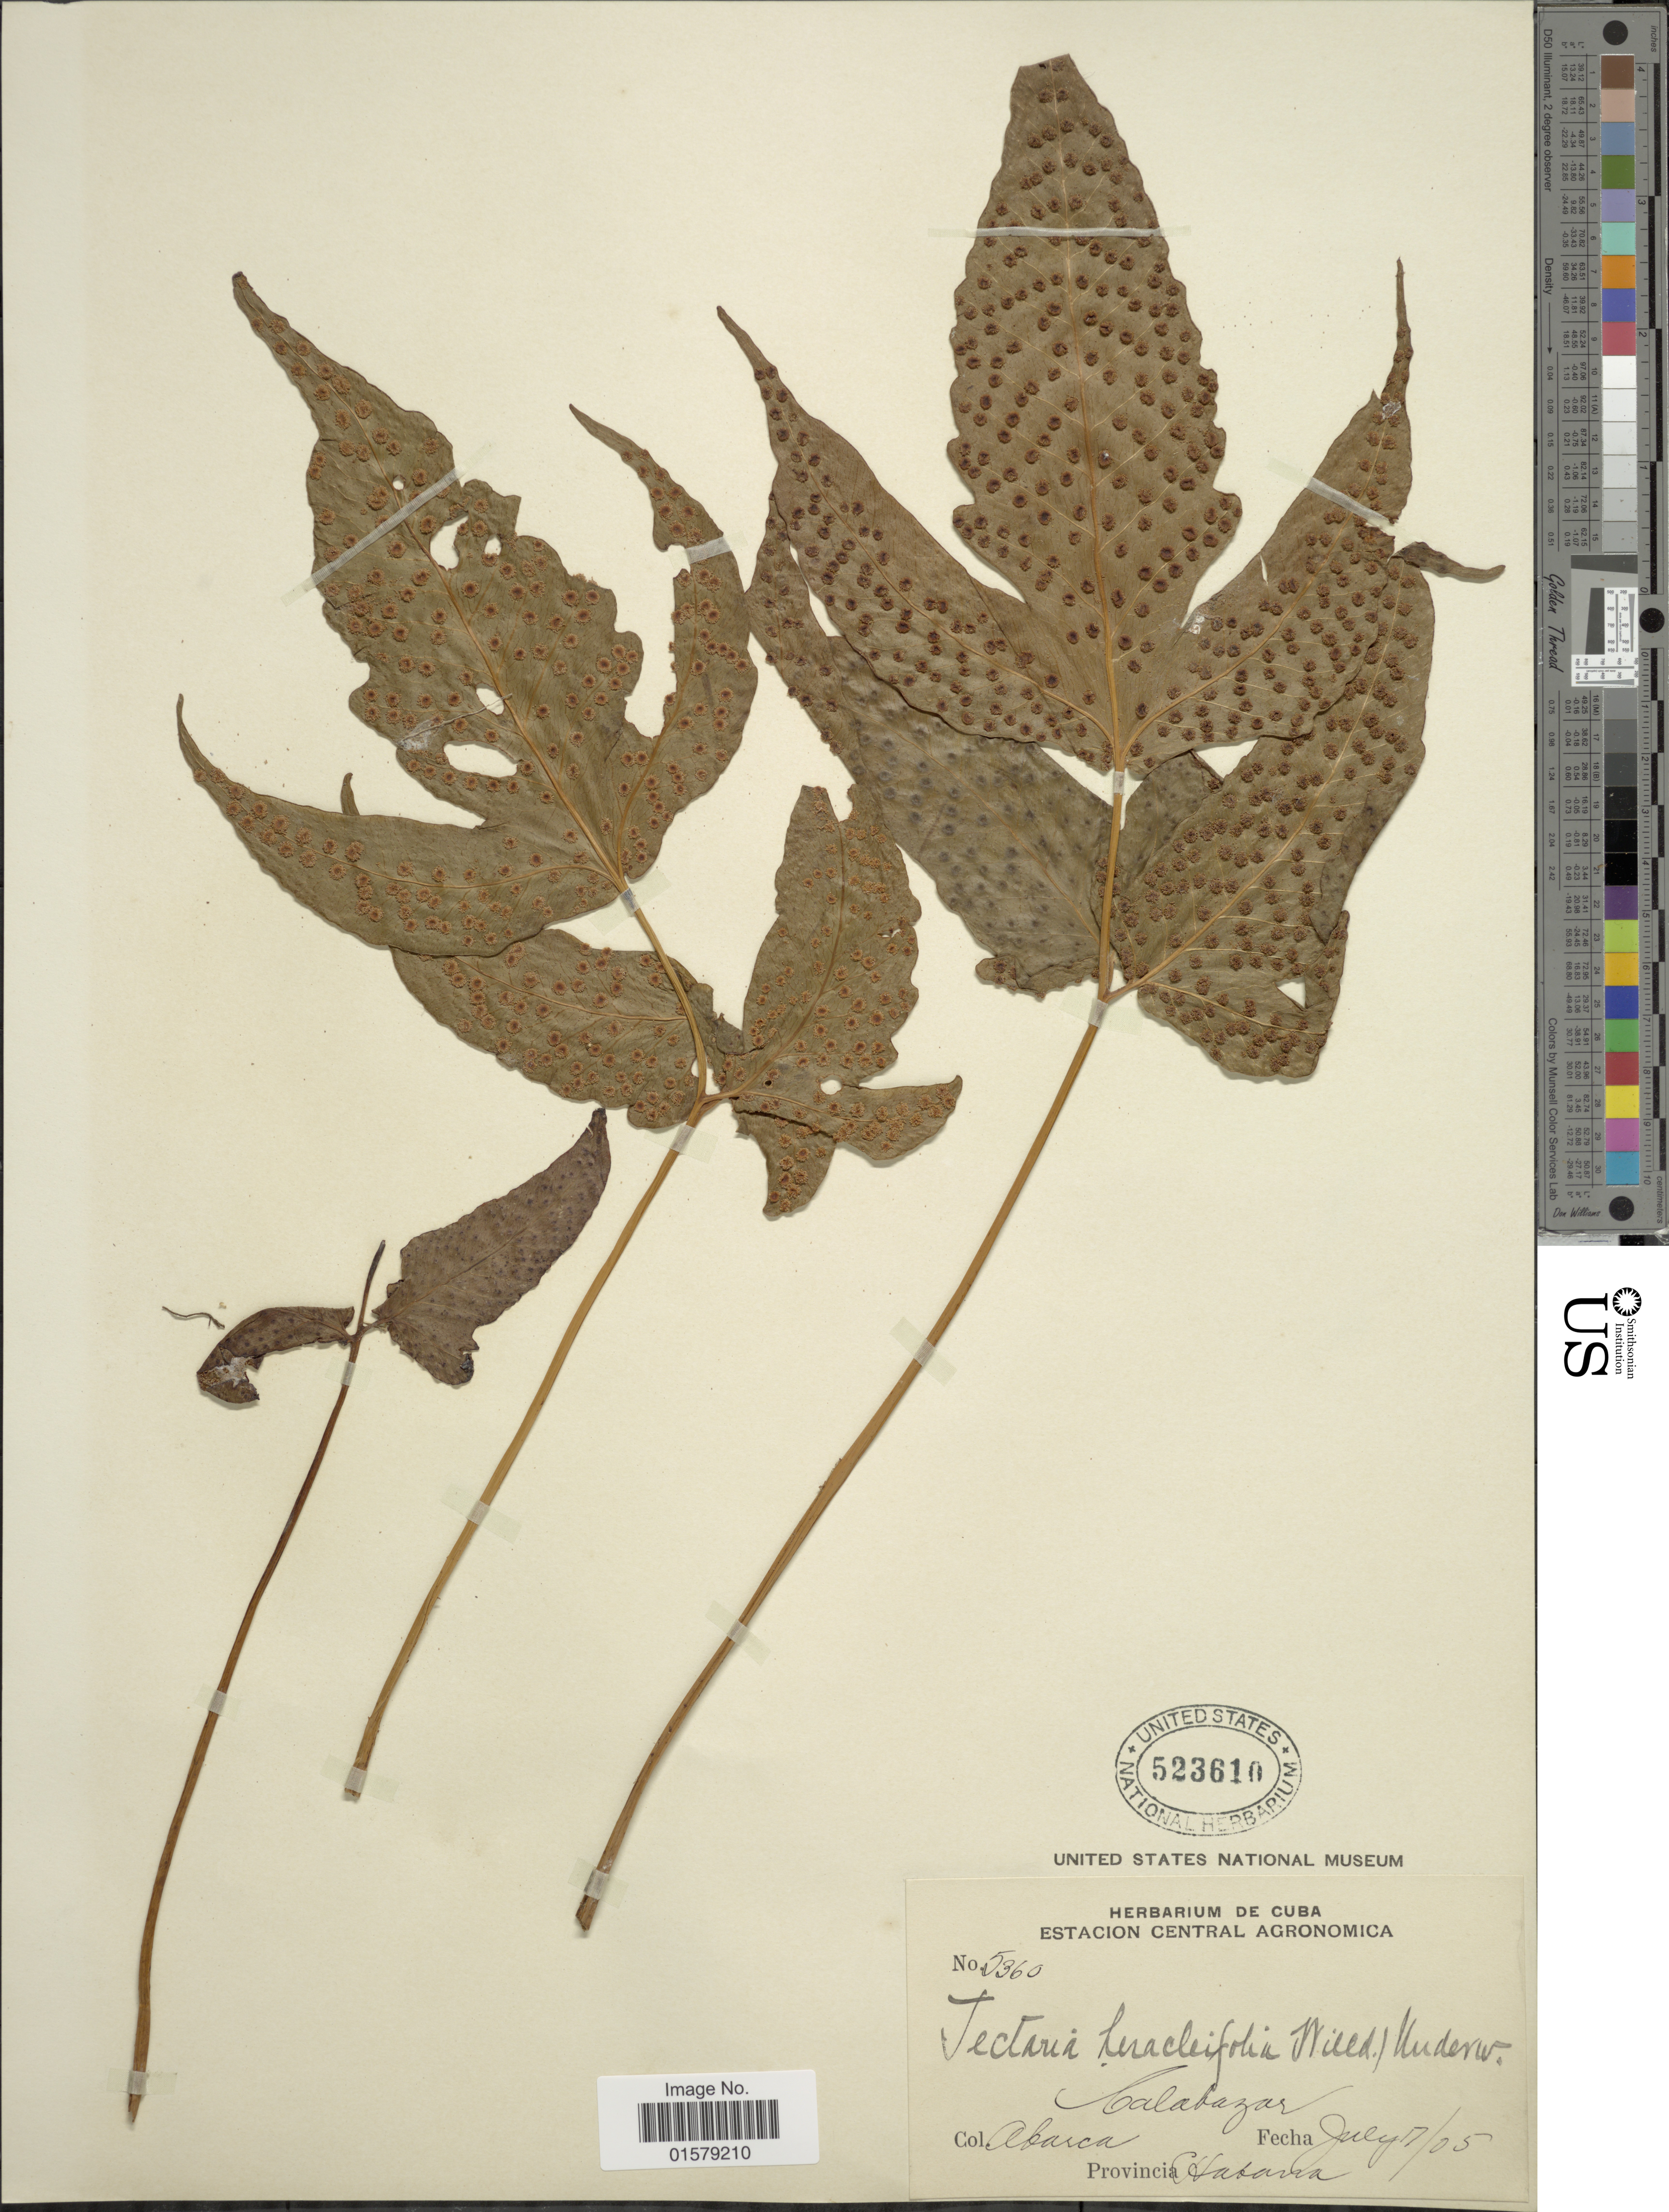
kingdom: Plantae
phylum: Tracheophyta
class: Polypodiopsida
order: Polypodiales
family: Tectariaceae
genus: Tectaria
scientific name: Tectaria heracleifolia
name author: (Willd.) Underw.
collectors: -- Abarca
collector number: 5360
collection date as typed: Transcribed d/m/y: 17/7/5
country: Cuba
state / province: La Habana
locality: Calabazar.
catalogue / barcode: US 523610